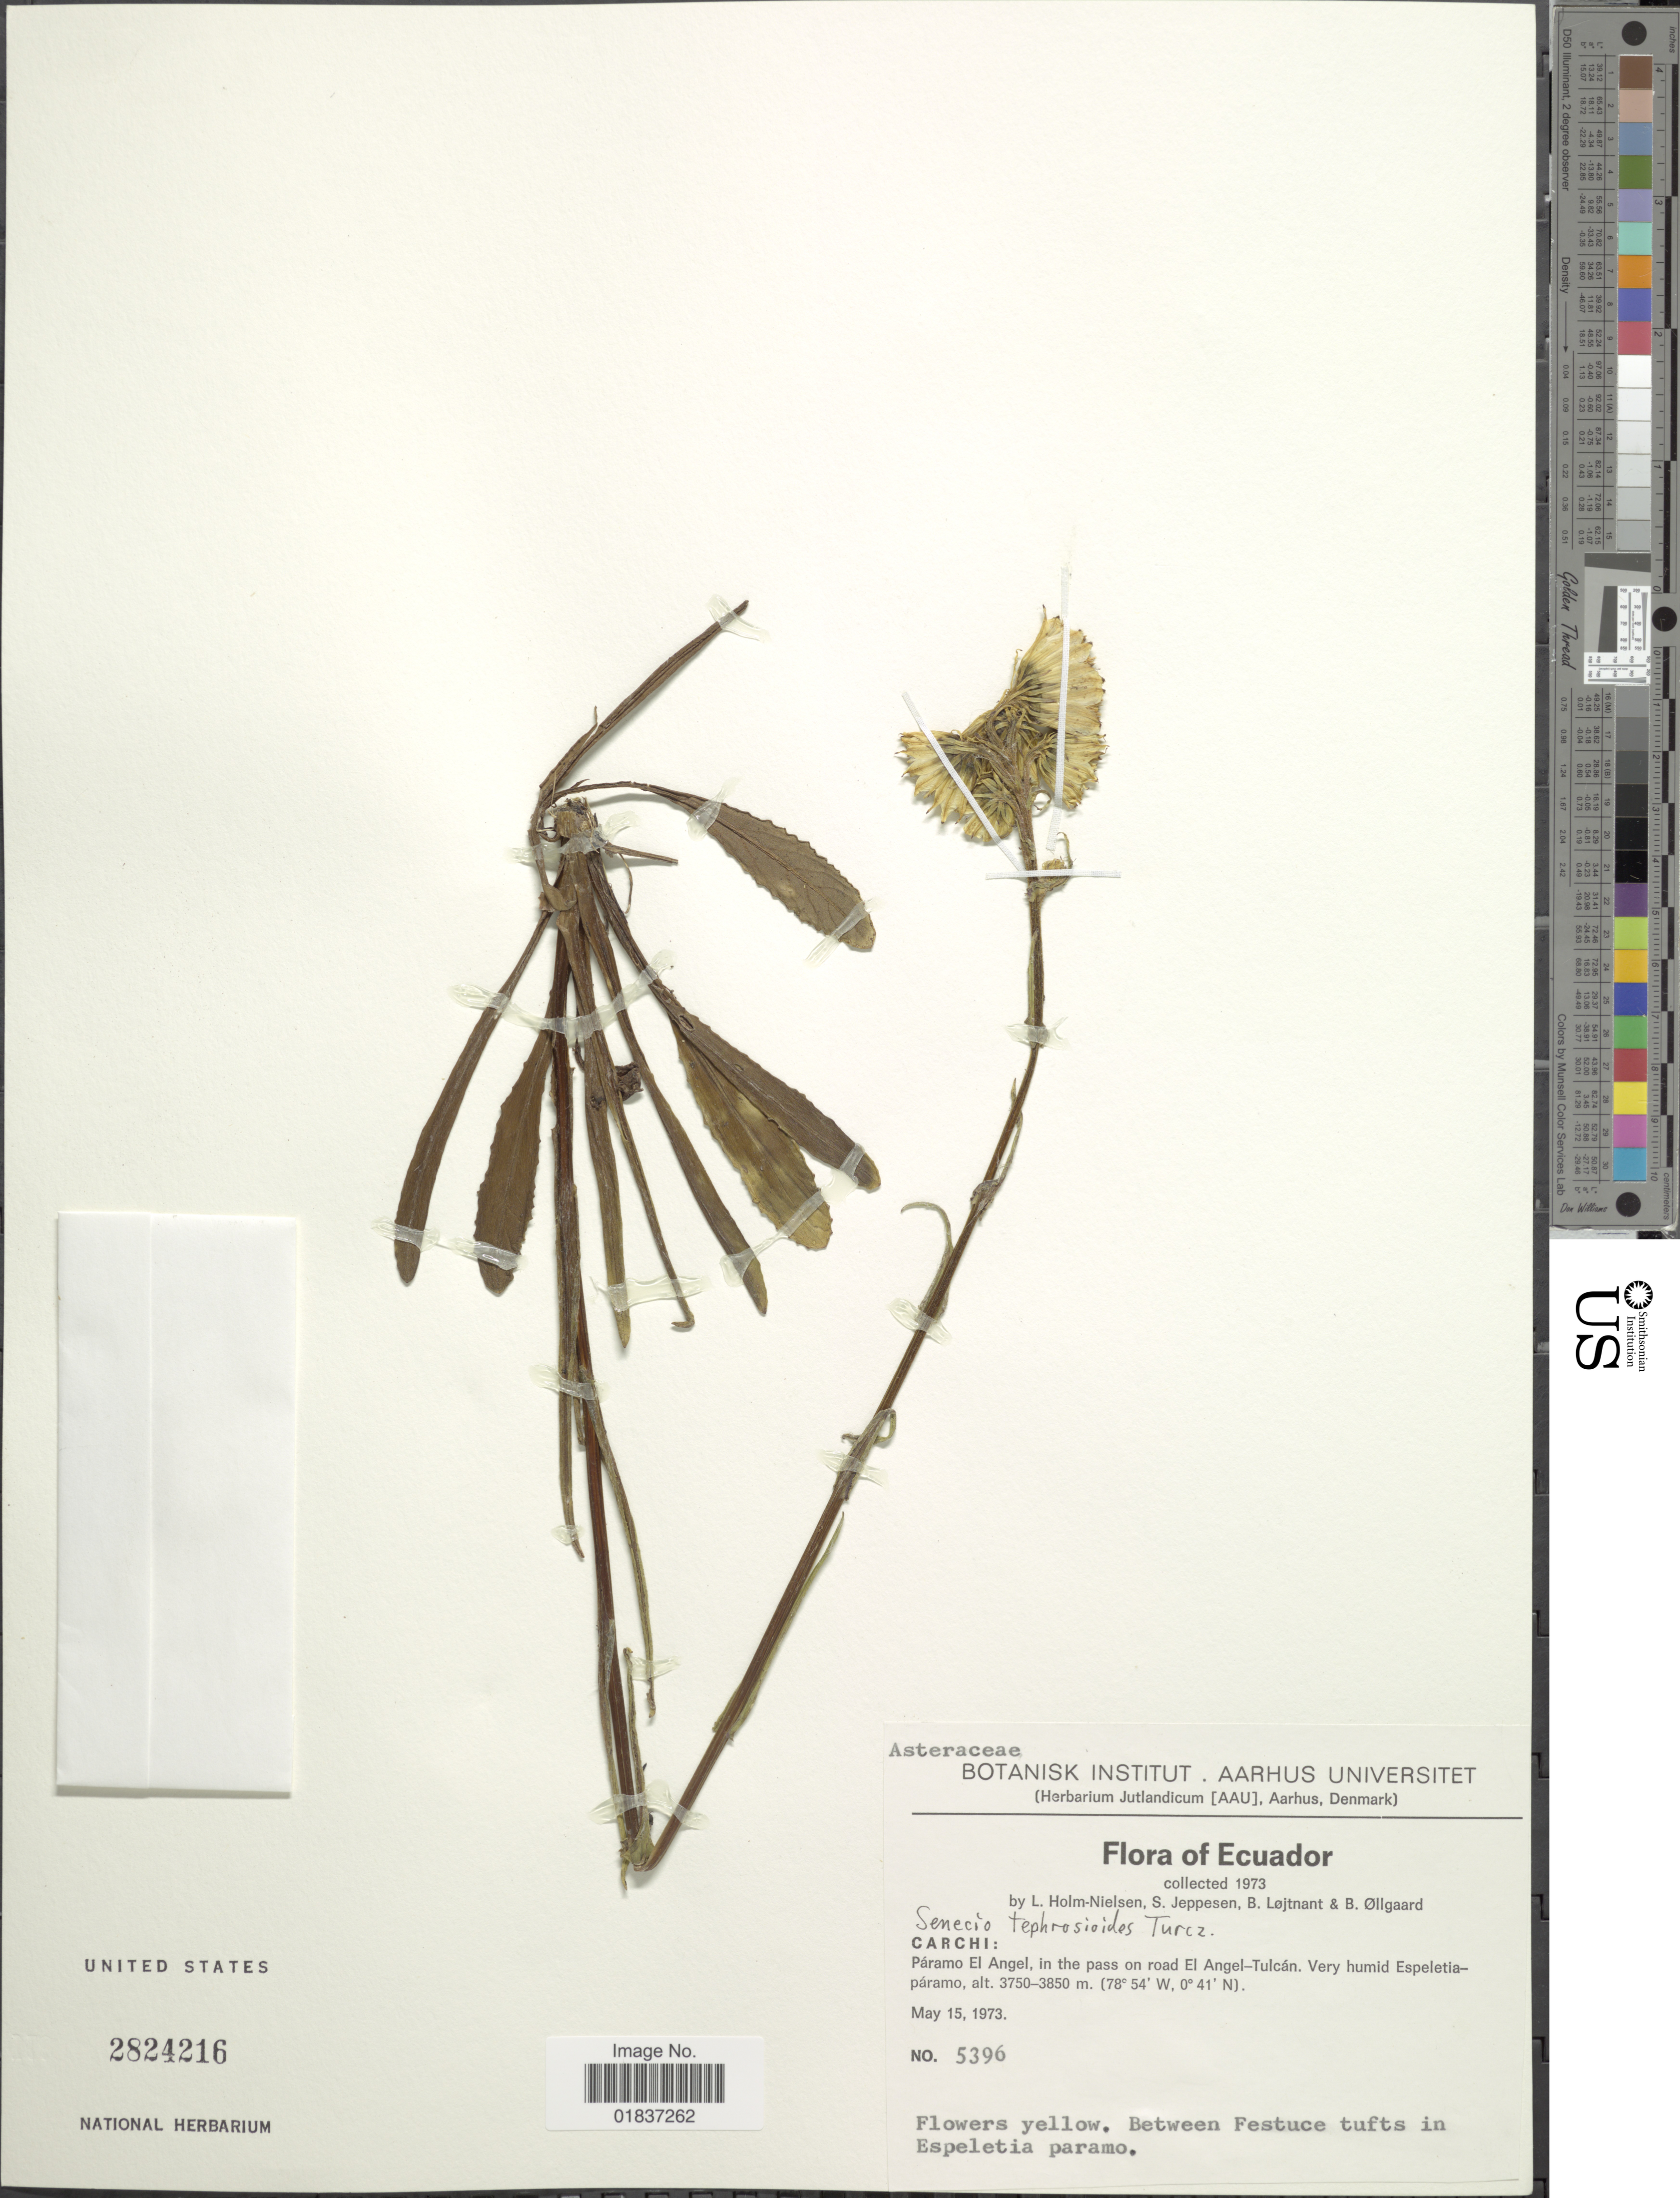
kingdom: Plantae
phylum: Tracheophyta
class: Magnoliopsida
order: Asterales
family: Asteraceae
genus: Senecio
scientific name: Senecio tephrosioides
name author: Turcz.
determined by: Salomon, Luciana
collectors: L. B. Holm-Nielsen, S. Jeppesen, B. Löjtnant & B. Øllgaard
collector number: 5396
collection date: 1973-05-15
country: Ecuador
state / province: Carchi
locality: Carchi: Paramo El Angel, in the pass on road El Angel-Tulcan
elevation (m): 3750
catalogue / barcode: US 2824216